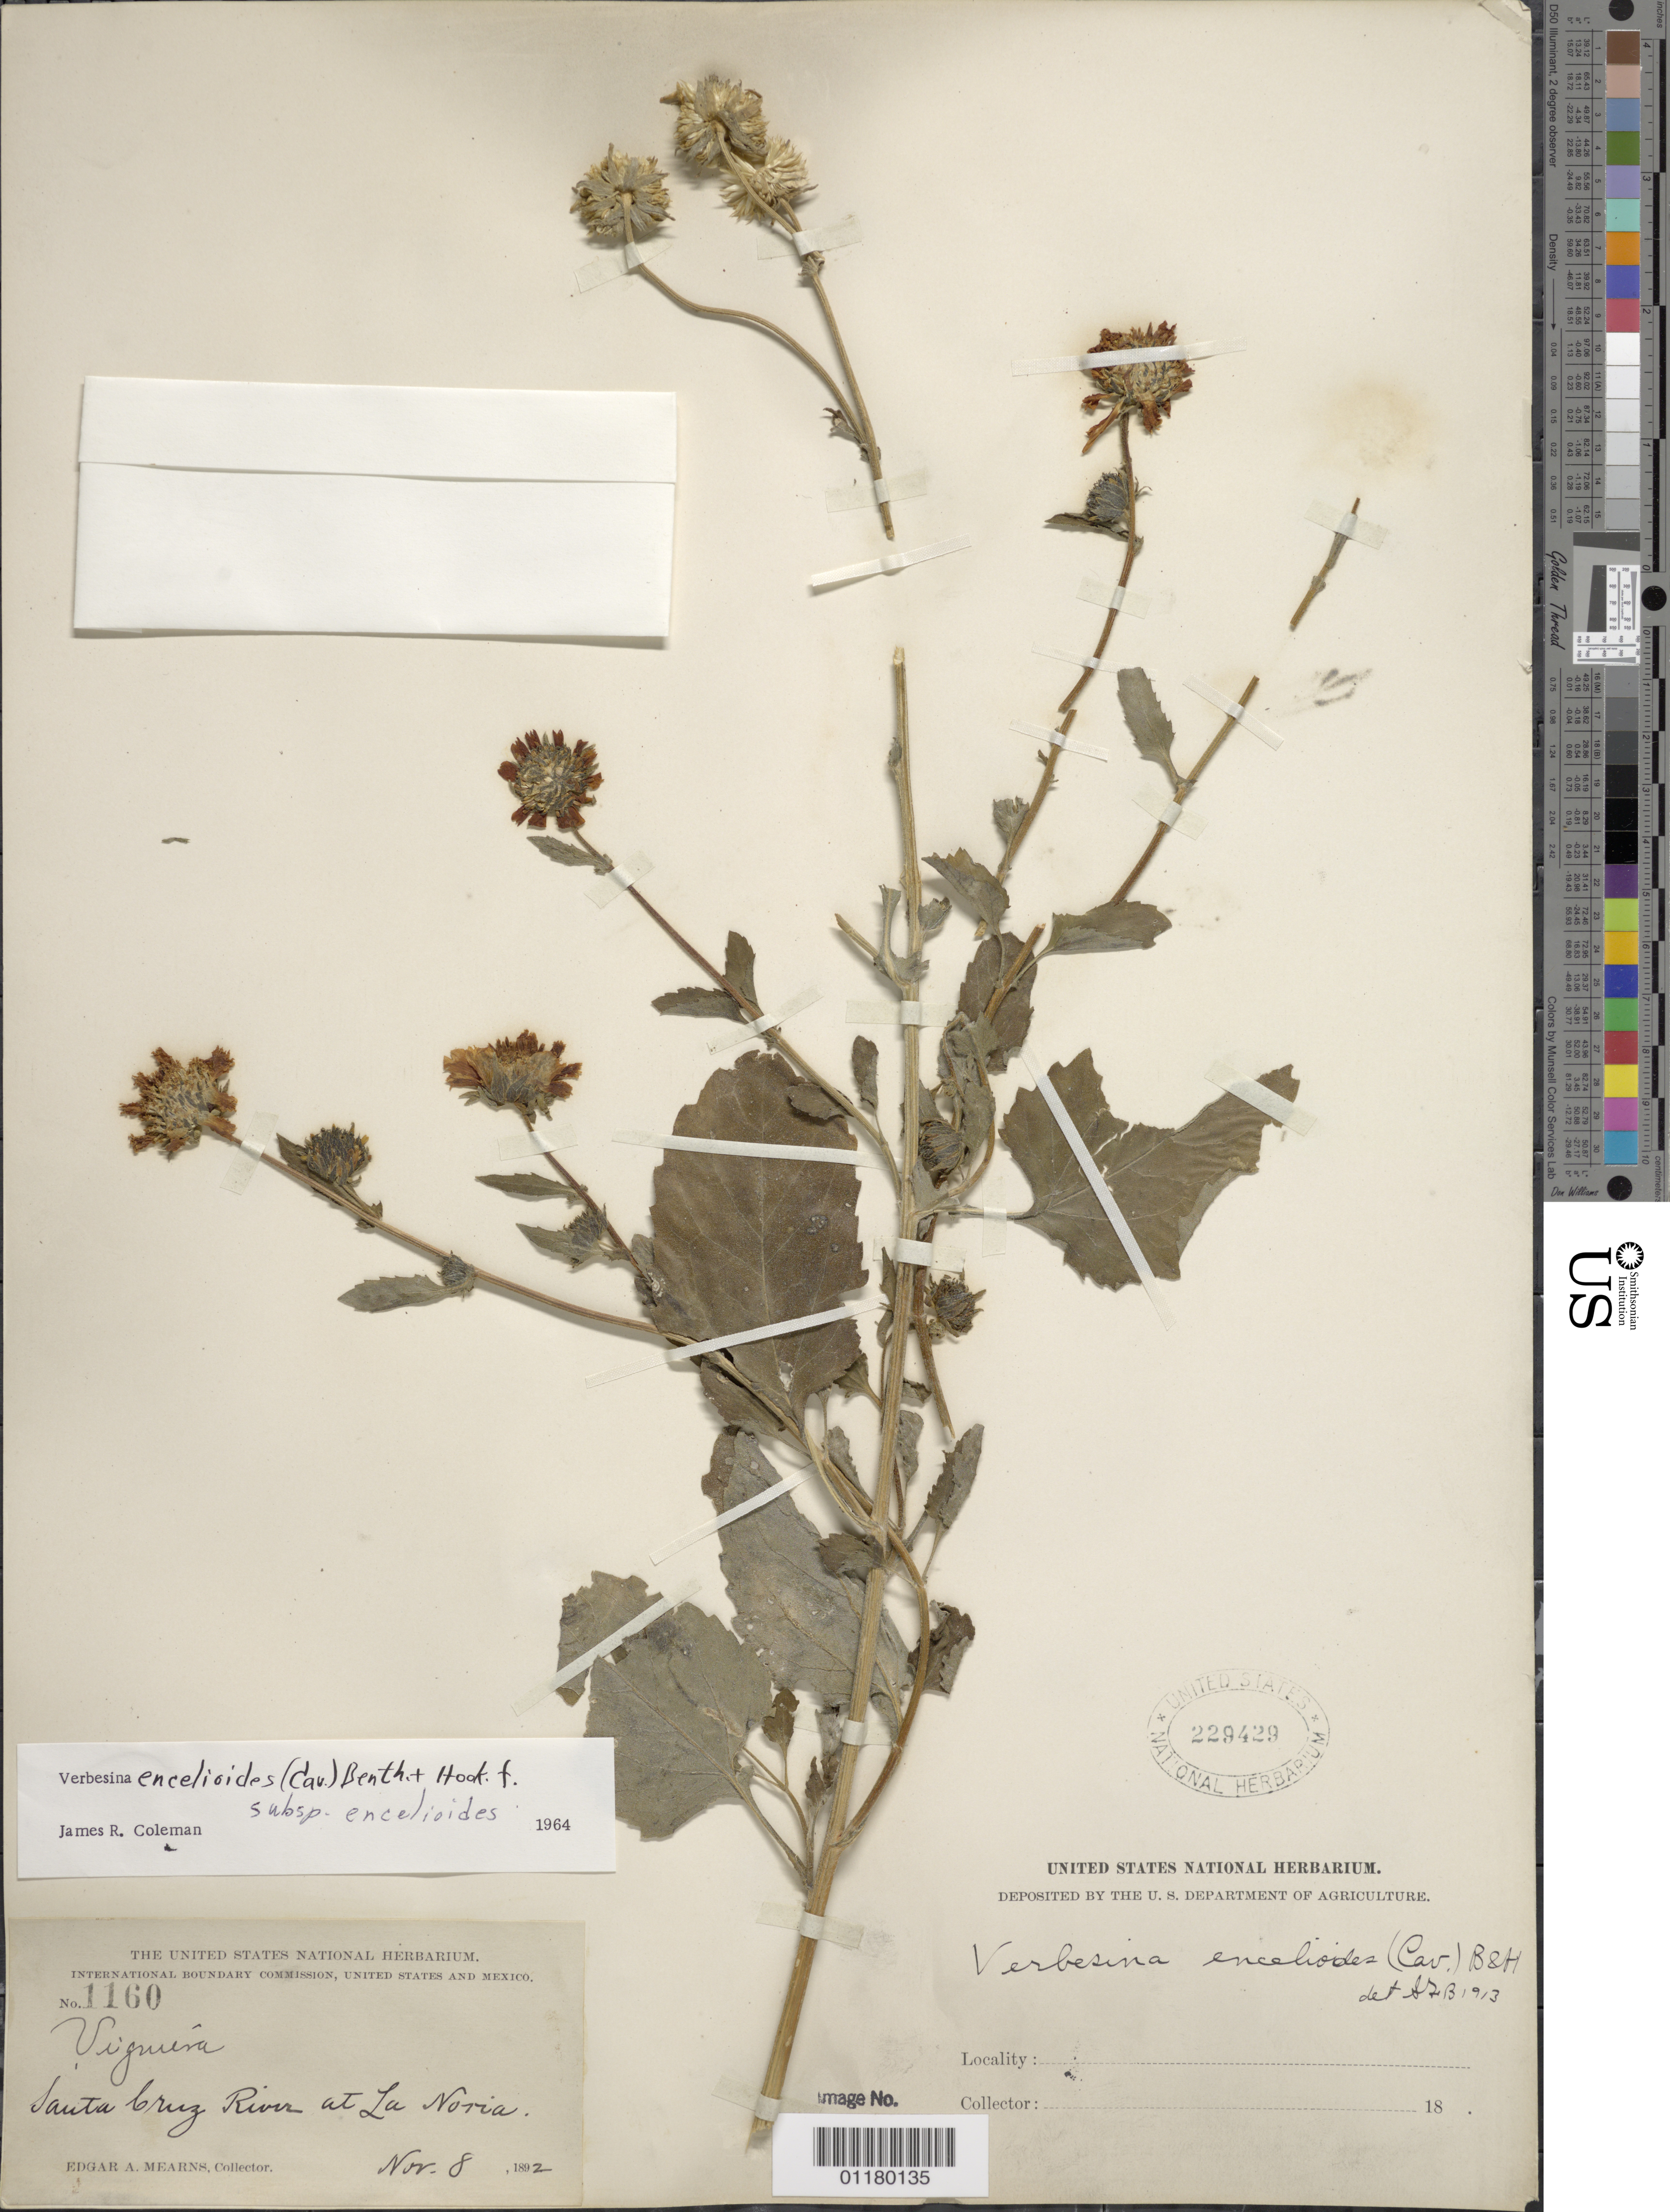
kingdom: Plantae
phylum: Tracheophyta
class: Magnoliopsida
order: Asterales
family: Asteraceae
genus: Verbesina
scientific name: Verbesina encelioides subsp. encelioides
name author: (Cav.) Benth. & Hook.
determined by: Coleman, J. R.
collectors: E. A. Mearns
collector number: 1160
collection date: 1892-11-08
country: United States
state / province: Arizona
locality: Santa Cruz River at La Noria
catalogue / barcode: US 229429